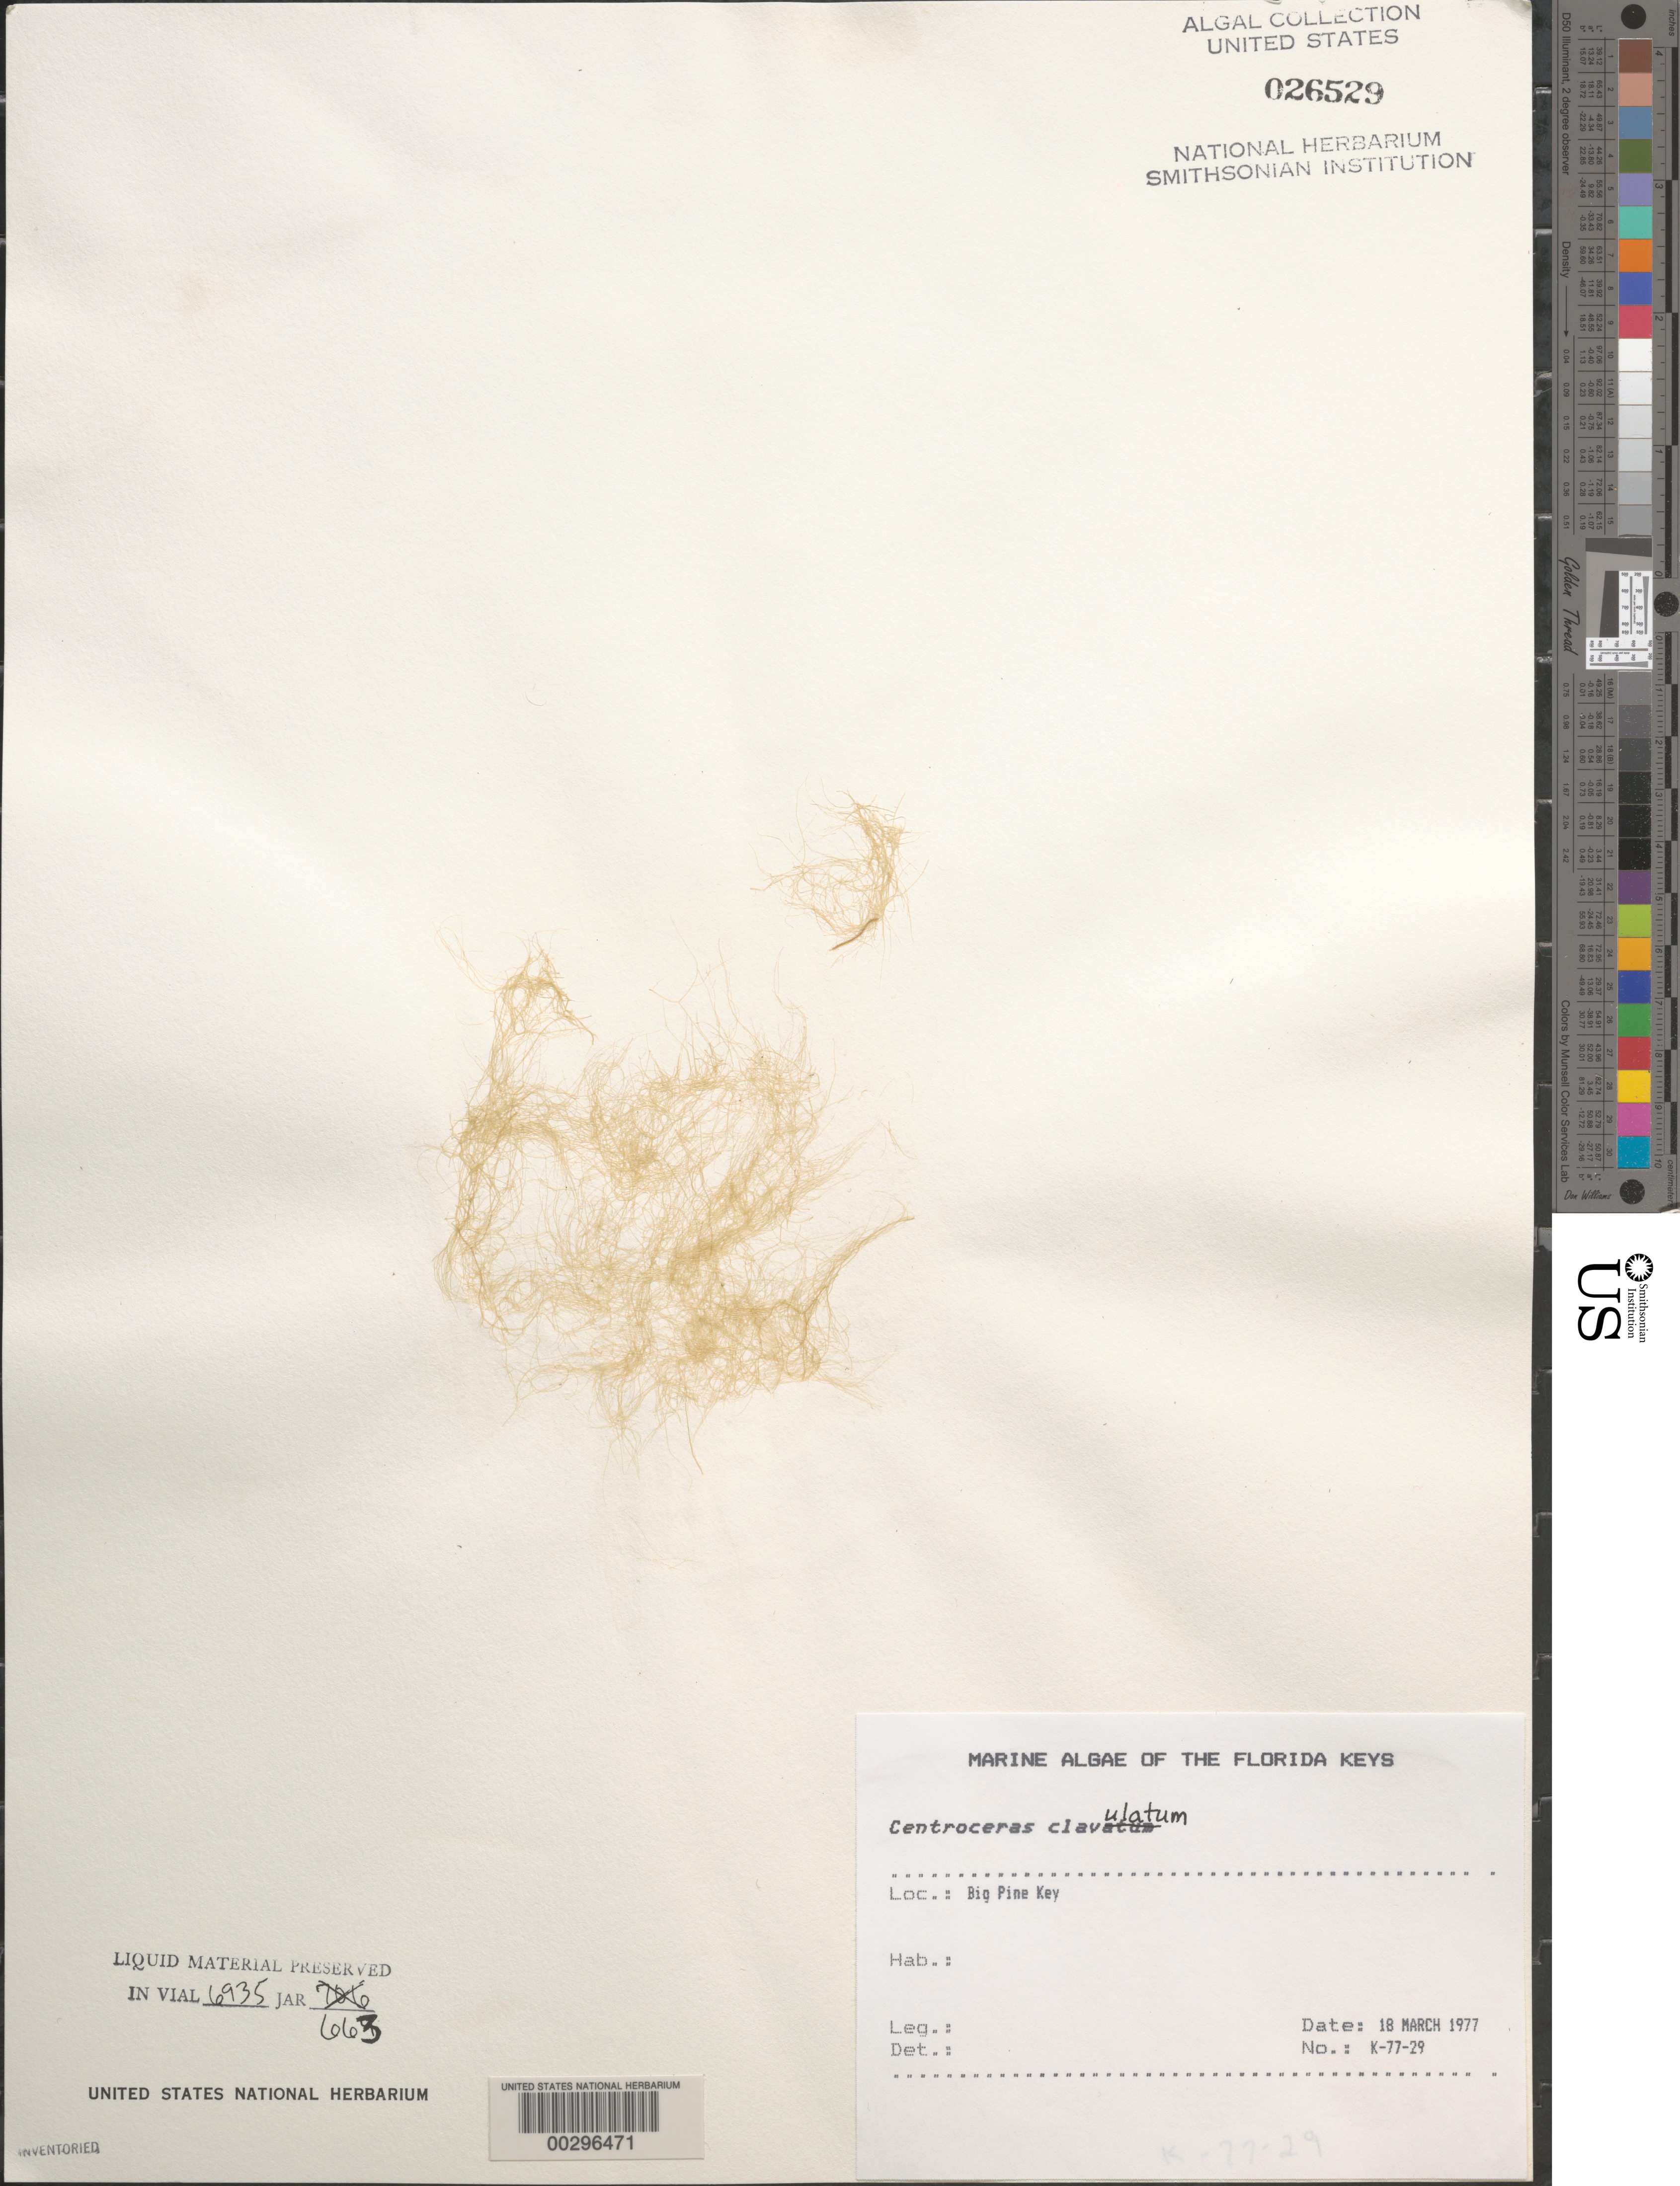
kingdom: Plantae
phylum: Rhodophyta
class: Florideophyceae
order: Ceramiales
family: Ceramiaceae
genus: Centroceras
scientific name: Centroceras clavulatum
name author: (C. Agardh) Mont.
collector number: K-77-29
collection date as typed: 18 Mar 1977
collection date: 1977-03-18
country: United States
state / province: Florida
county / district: Monroe County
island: Big Pine Key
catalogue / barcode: US 26529